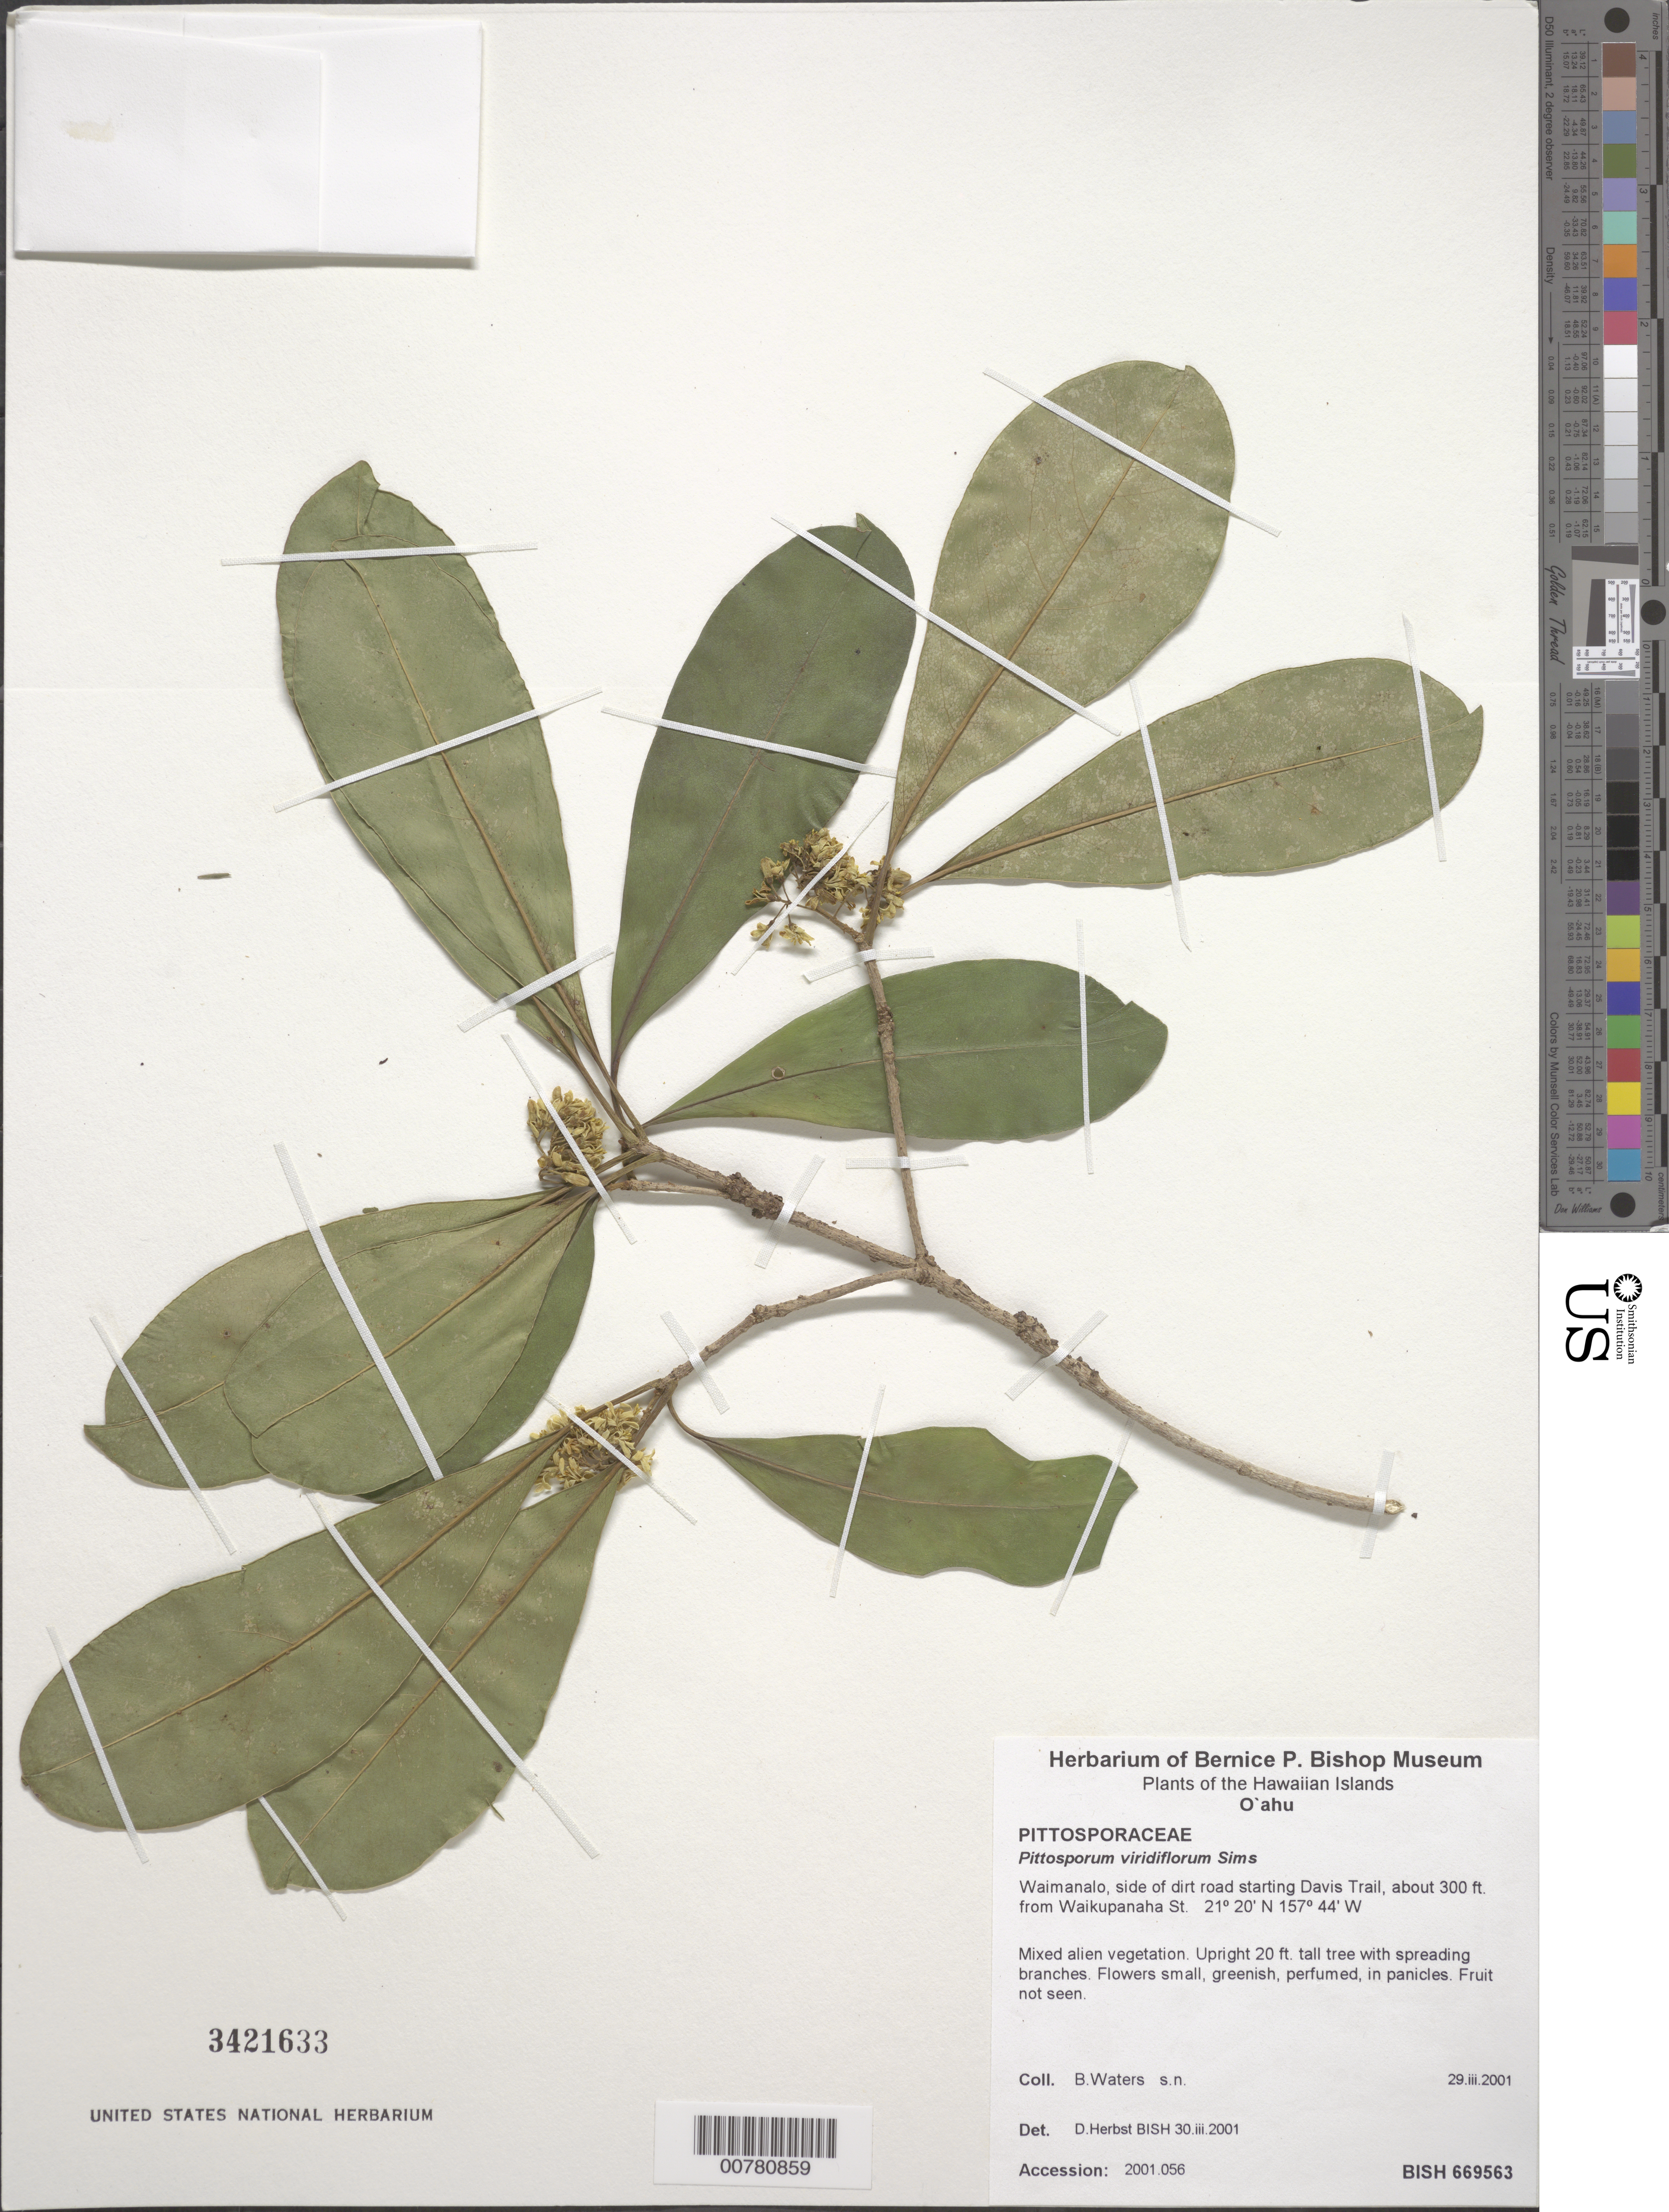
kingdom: Plantae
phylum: Tracheophyta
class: Magnoliopsida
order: Apiales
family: Pittosporaceae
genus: Pittosporum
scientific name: Pittosporum viridiflorum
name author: Sims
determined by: Herbst, D. R.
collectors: B. Waters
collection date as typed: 29 Mar 2001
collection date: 2001-03-29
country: United States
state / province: Hawaii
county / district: Honolulu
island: Oahu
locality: Waimanalo, side of dirt road starting Davis trail, about 300ft from Waikupanaha Sst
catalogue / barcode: US 3421633